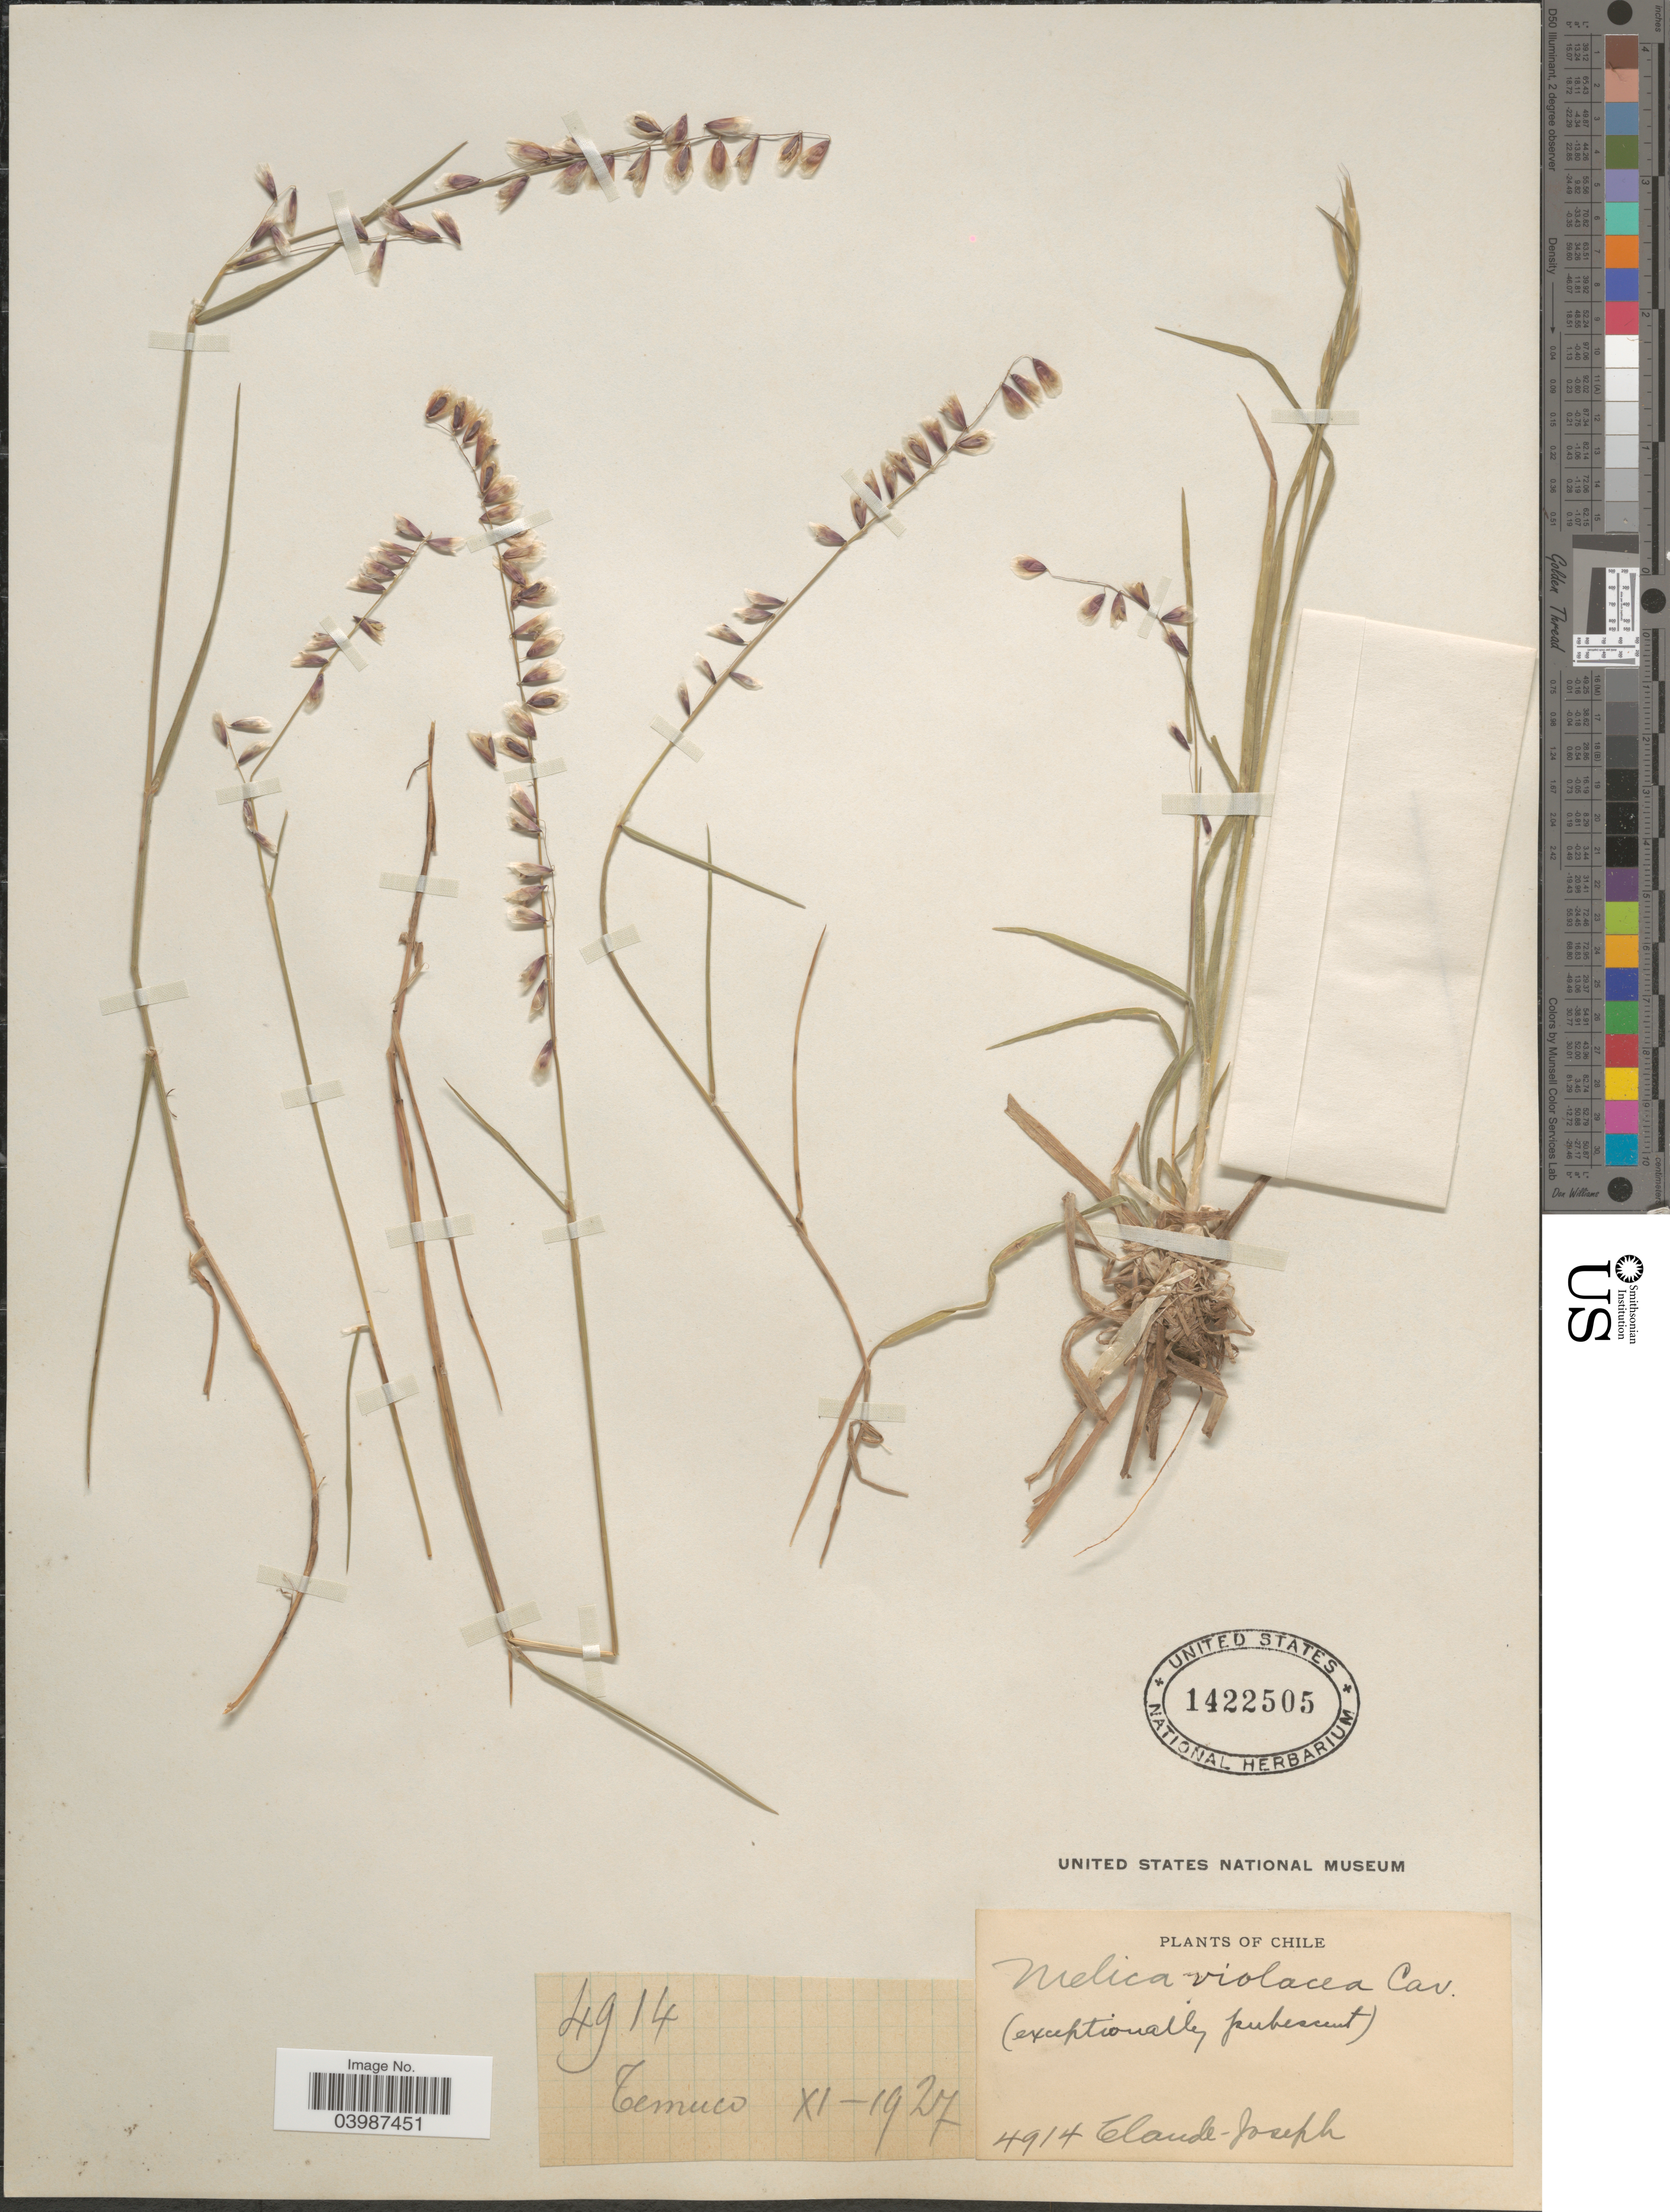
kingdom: Plantae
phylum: Tracheophyta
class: Liliopsida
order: Poales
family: Poaceae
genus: Melica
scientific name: Melica violacea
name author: Cav.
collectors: Bro. Claude-Joseph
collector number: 4914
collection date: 1927-11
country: Chile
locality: Temuco.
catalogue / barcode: US 1422505